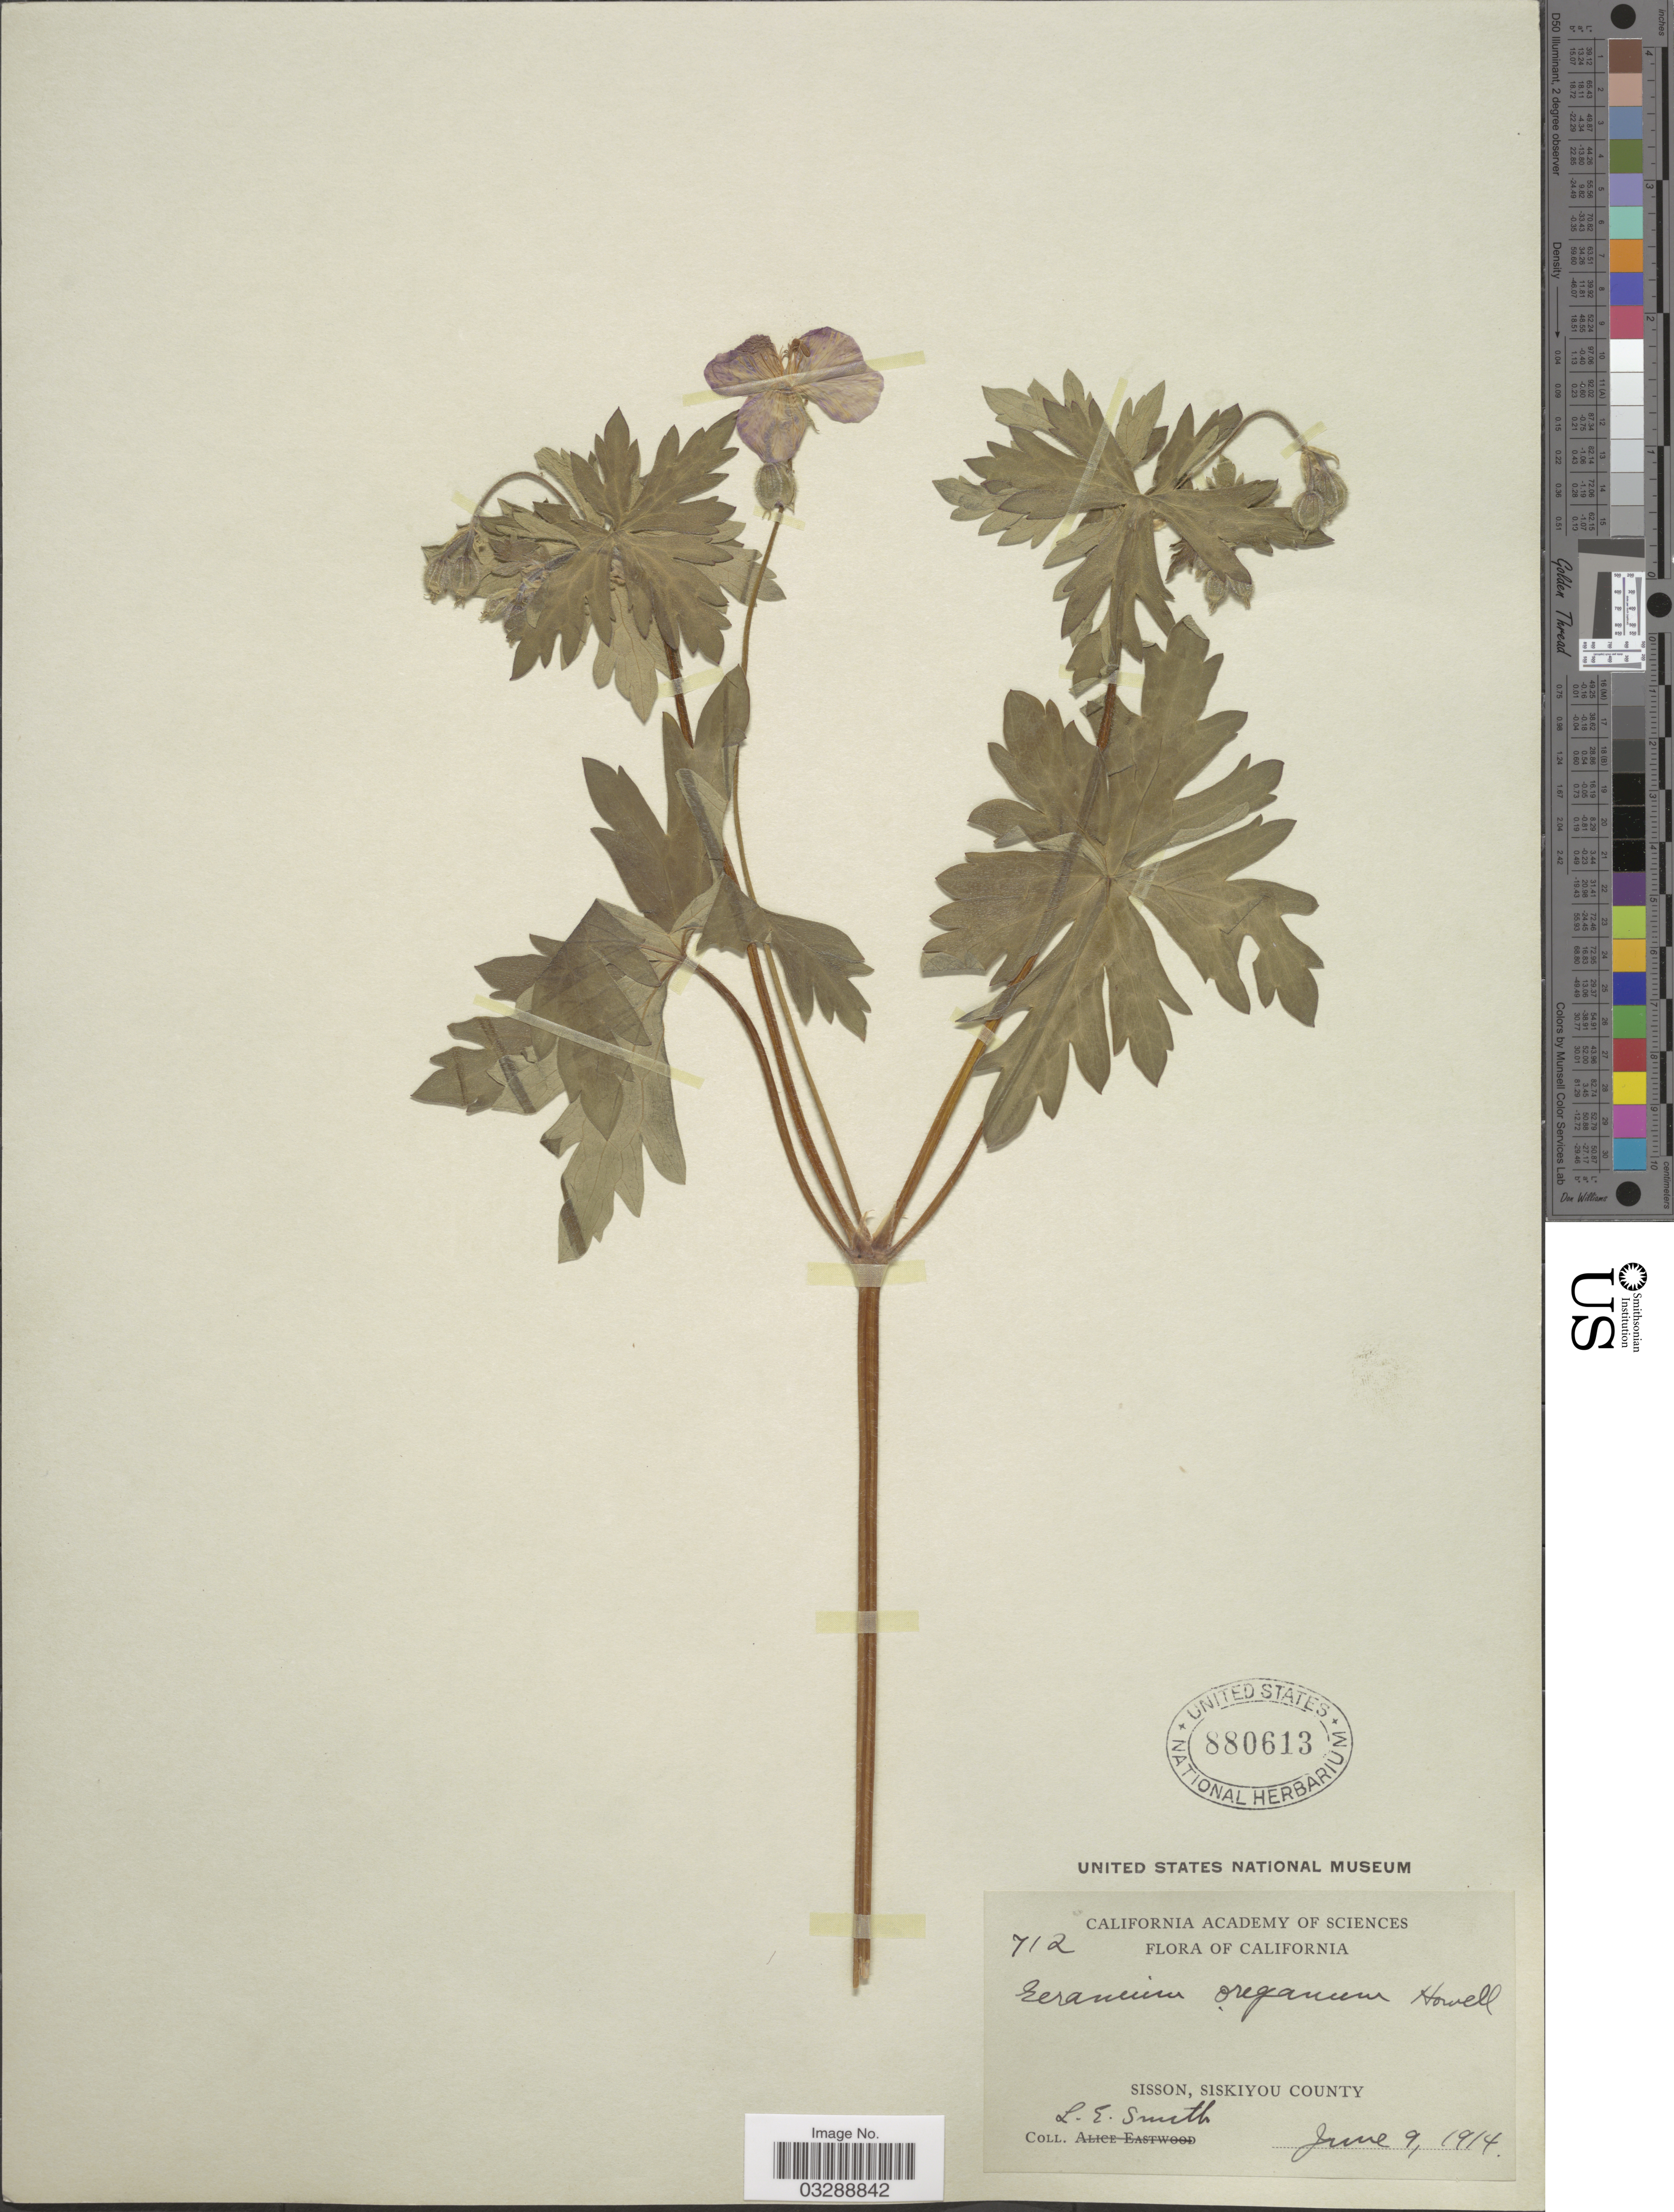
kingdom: Plantae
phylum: Tracheophyta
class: Magnoliopsida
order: Geraniales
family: Geraniaceae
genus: Geranium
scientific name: Geranium oreganum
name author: Howell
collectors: L. E. Smith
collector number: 712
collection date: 1914-06-09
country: United States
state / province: California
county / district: Siskiyou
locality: Sisson, Siskiyou County.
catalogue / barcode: US 880613